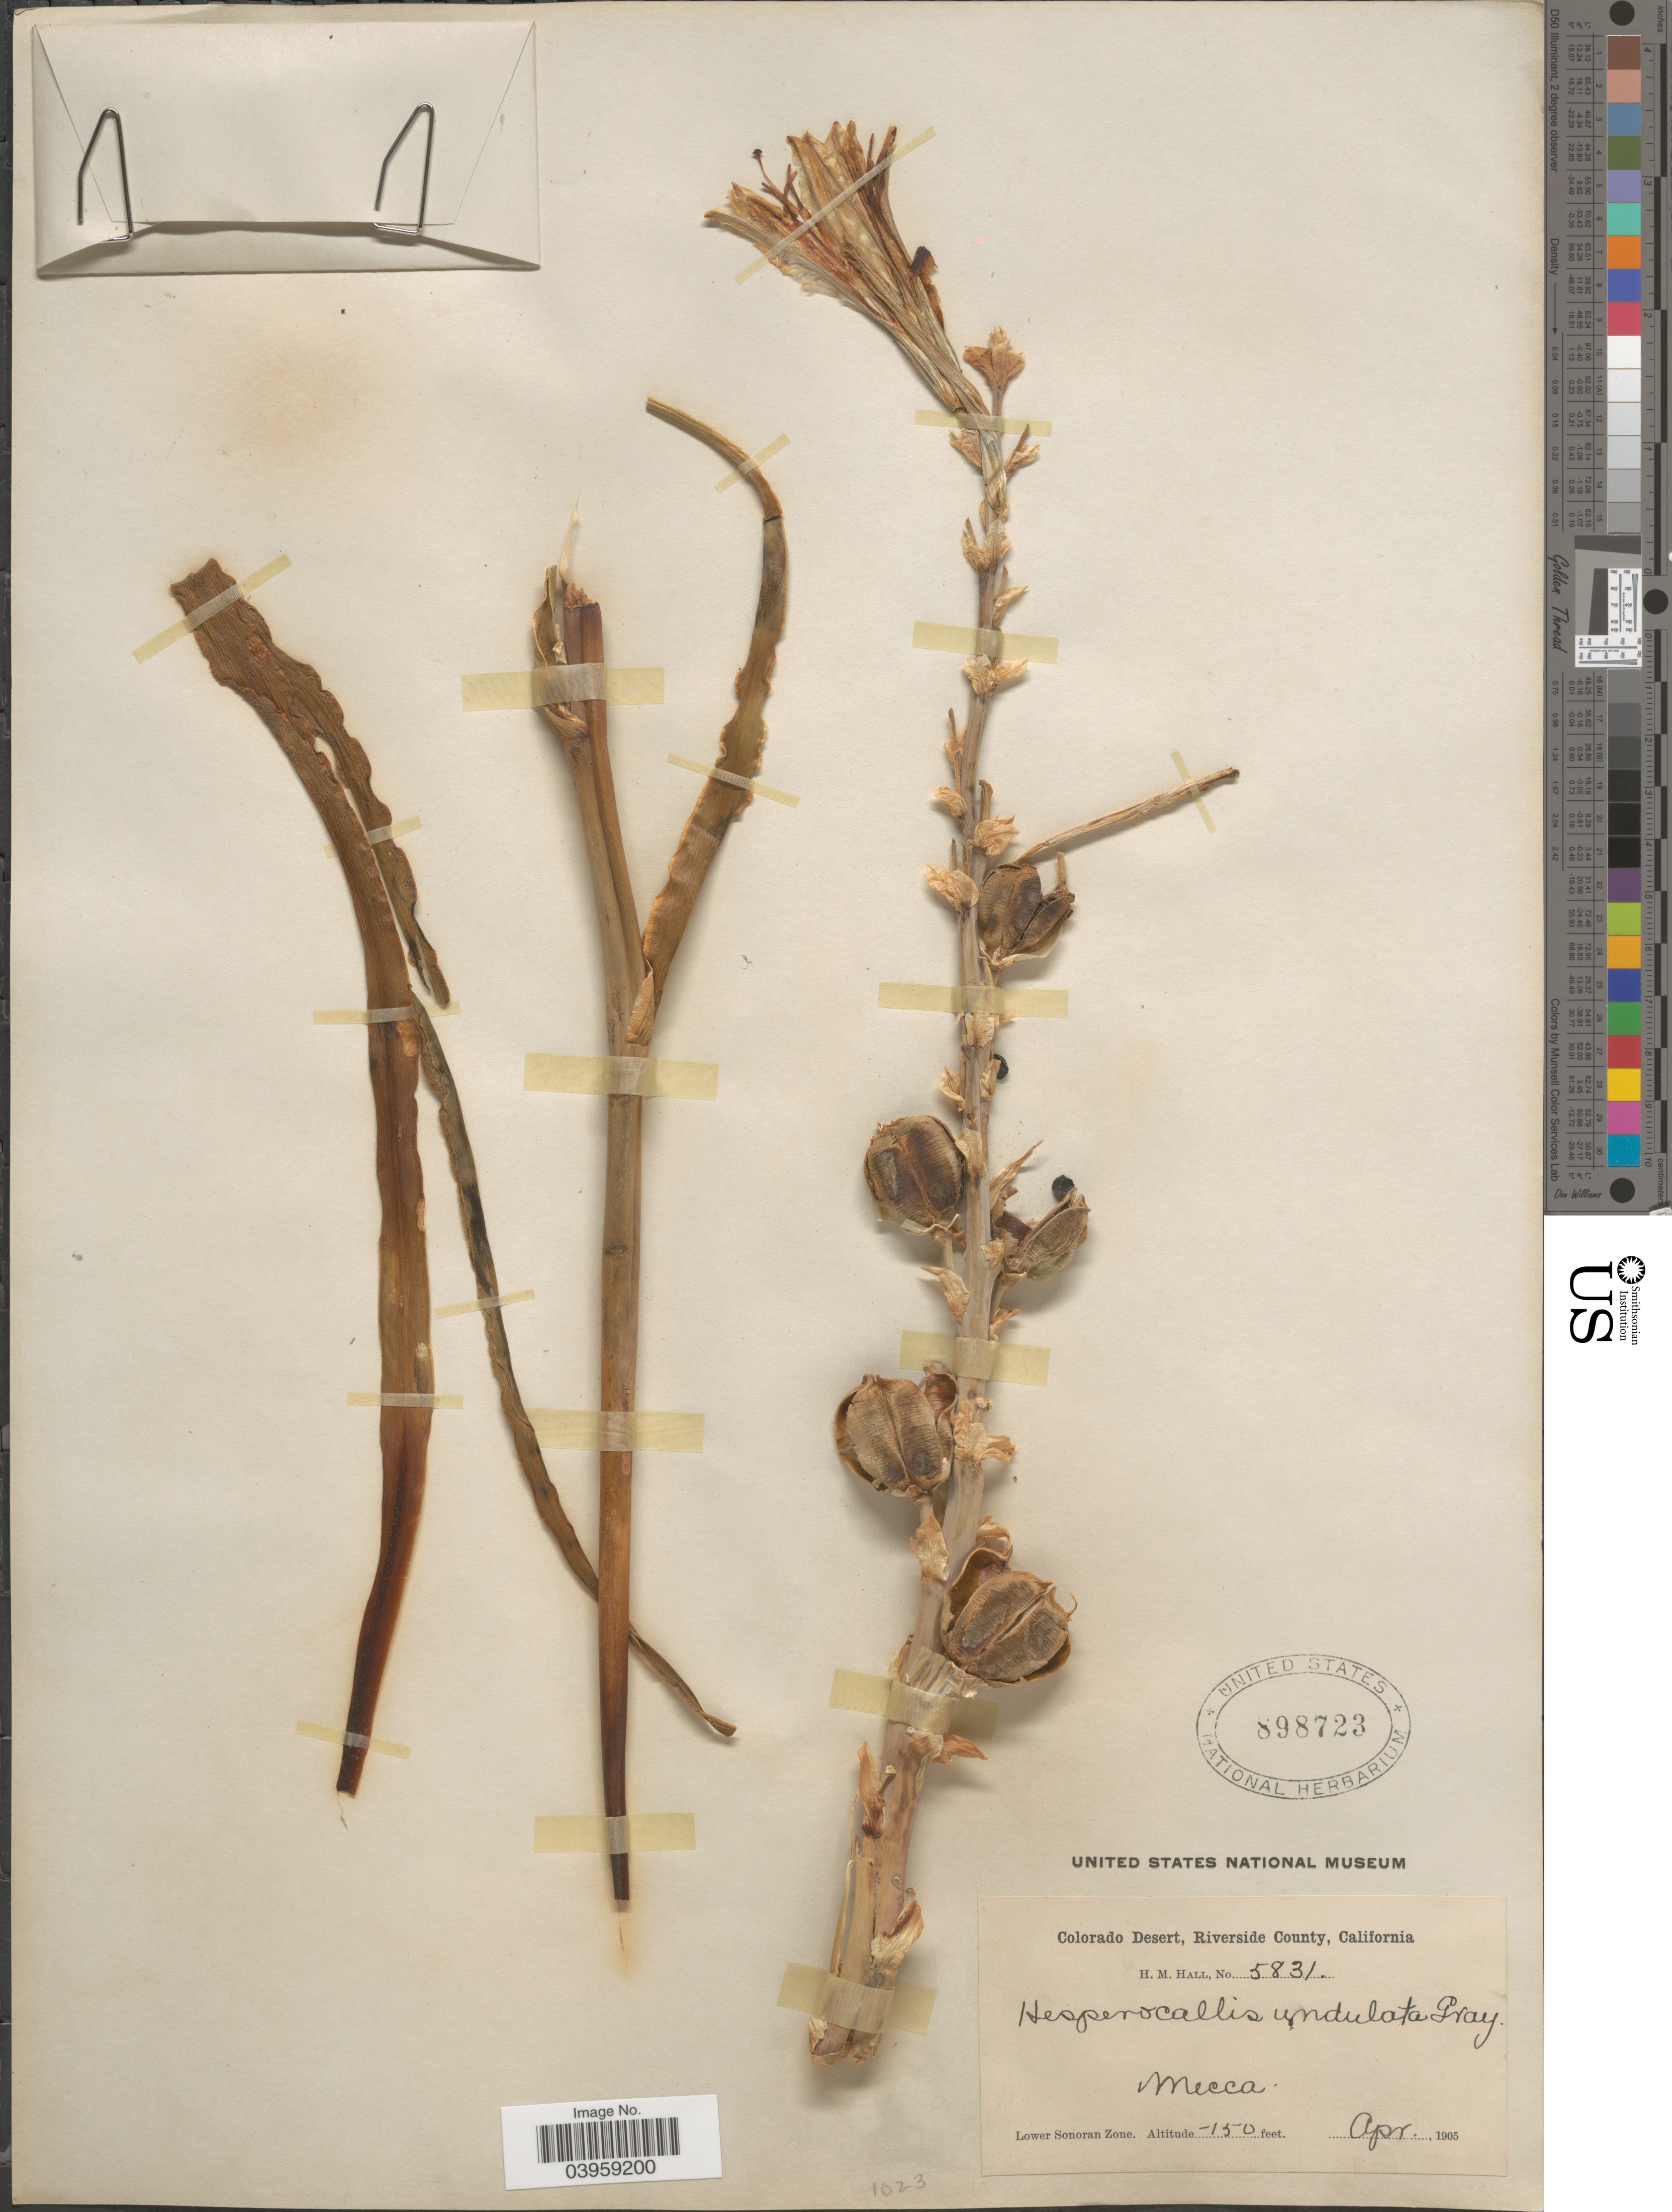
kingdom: Plantae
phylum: Tracheophyta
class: Liliopsida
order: Asparagales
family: Asparagaceae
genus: Hesperocallis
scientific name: Hesperocallis undulata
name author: A. Gray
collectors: H. M. Hall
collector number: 5831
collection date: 1905-04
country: United States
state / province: California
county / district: Riverside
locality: Colorado Desert, Riverside County. Mecca. Lower Sonoran Zone.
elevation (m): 46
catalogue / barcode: US 898723